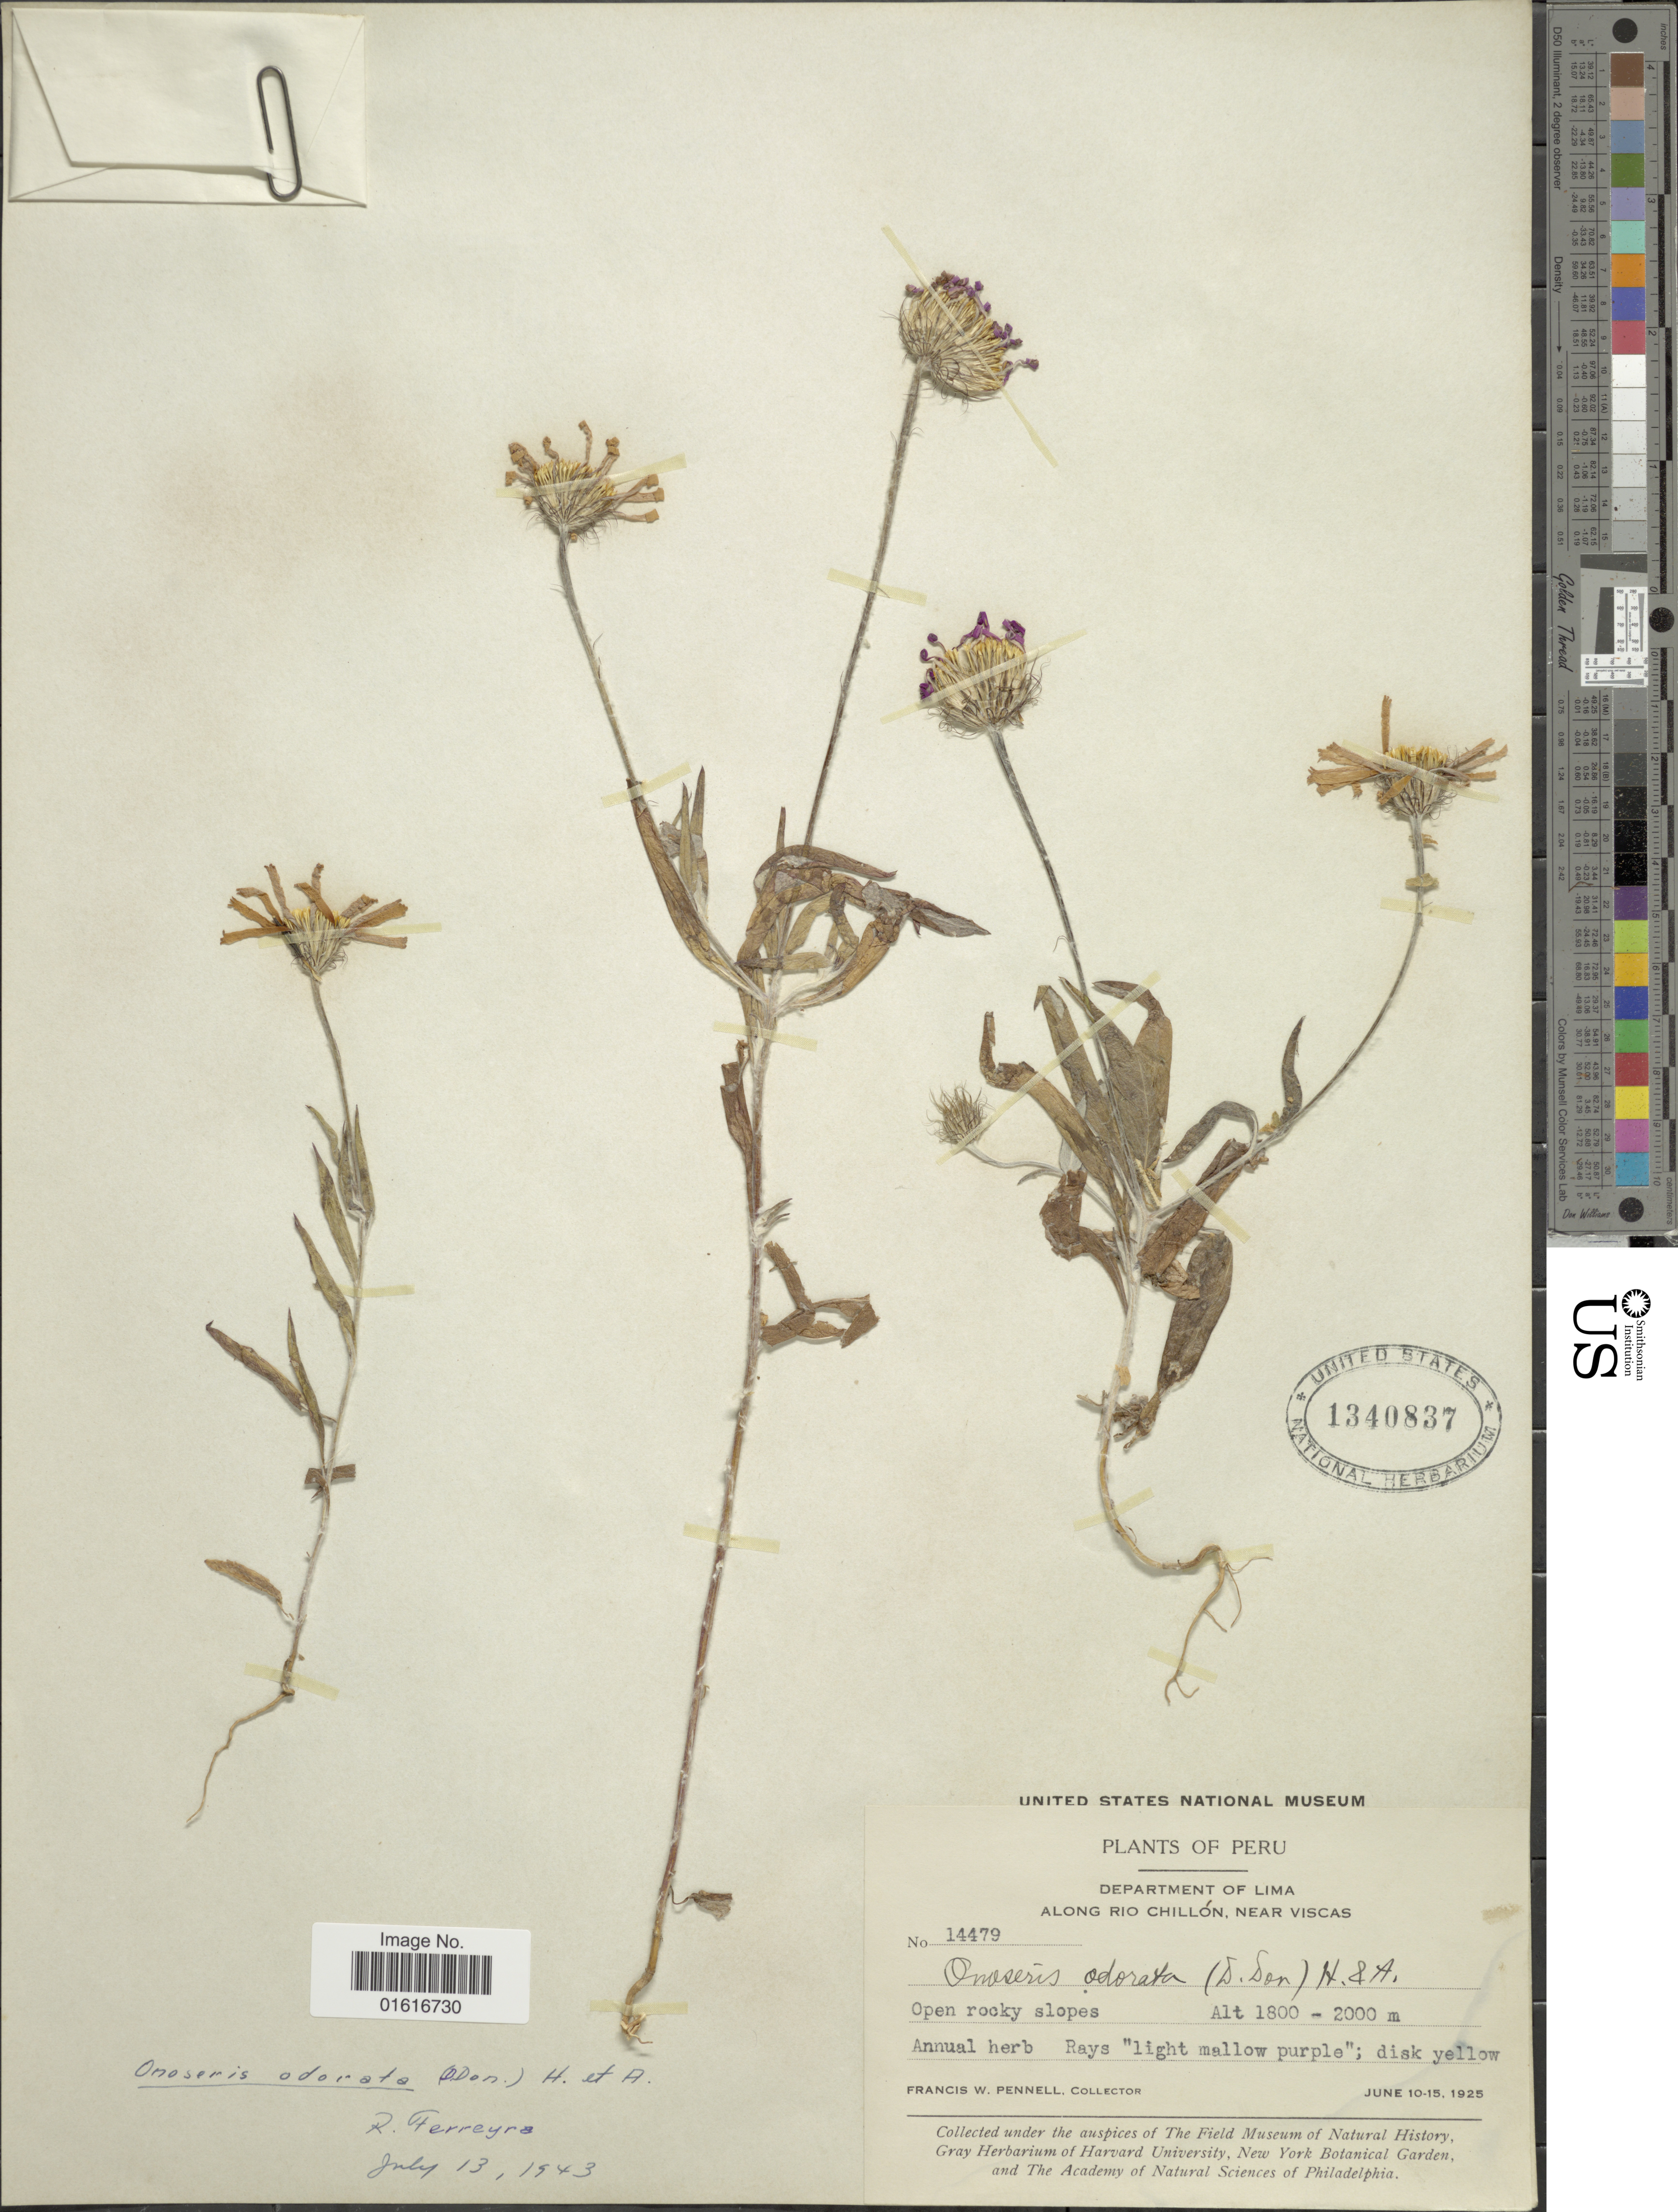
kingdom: Plantae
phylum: Tracheophyta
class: Magnoliopsida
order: Asterales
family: Asteraceae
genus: Onoseris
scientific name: Onoseris odorata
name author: (D. Don) Hook. & Arn.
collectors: F. W. Pennell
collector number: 14479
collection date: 1925-06-10/1925-06-15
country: Peru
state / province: Lima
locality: Along Rio Chillon, Near Viscas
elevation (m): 1800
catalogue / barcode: US 1340837